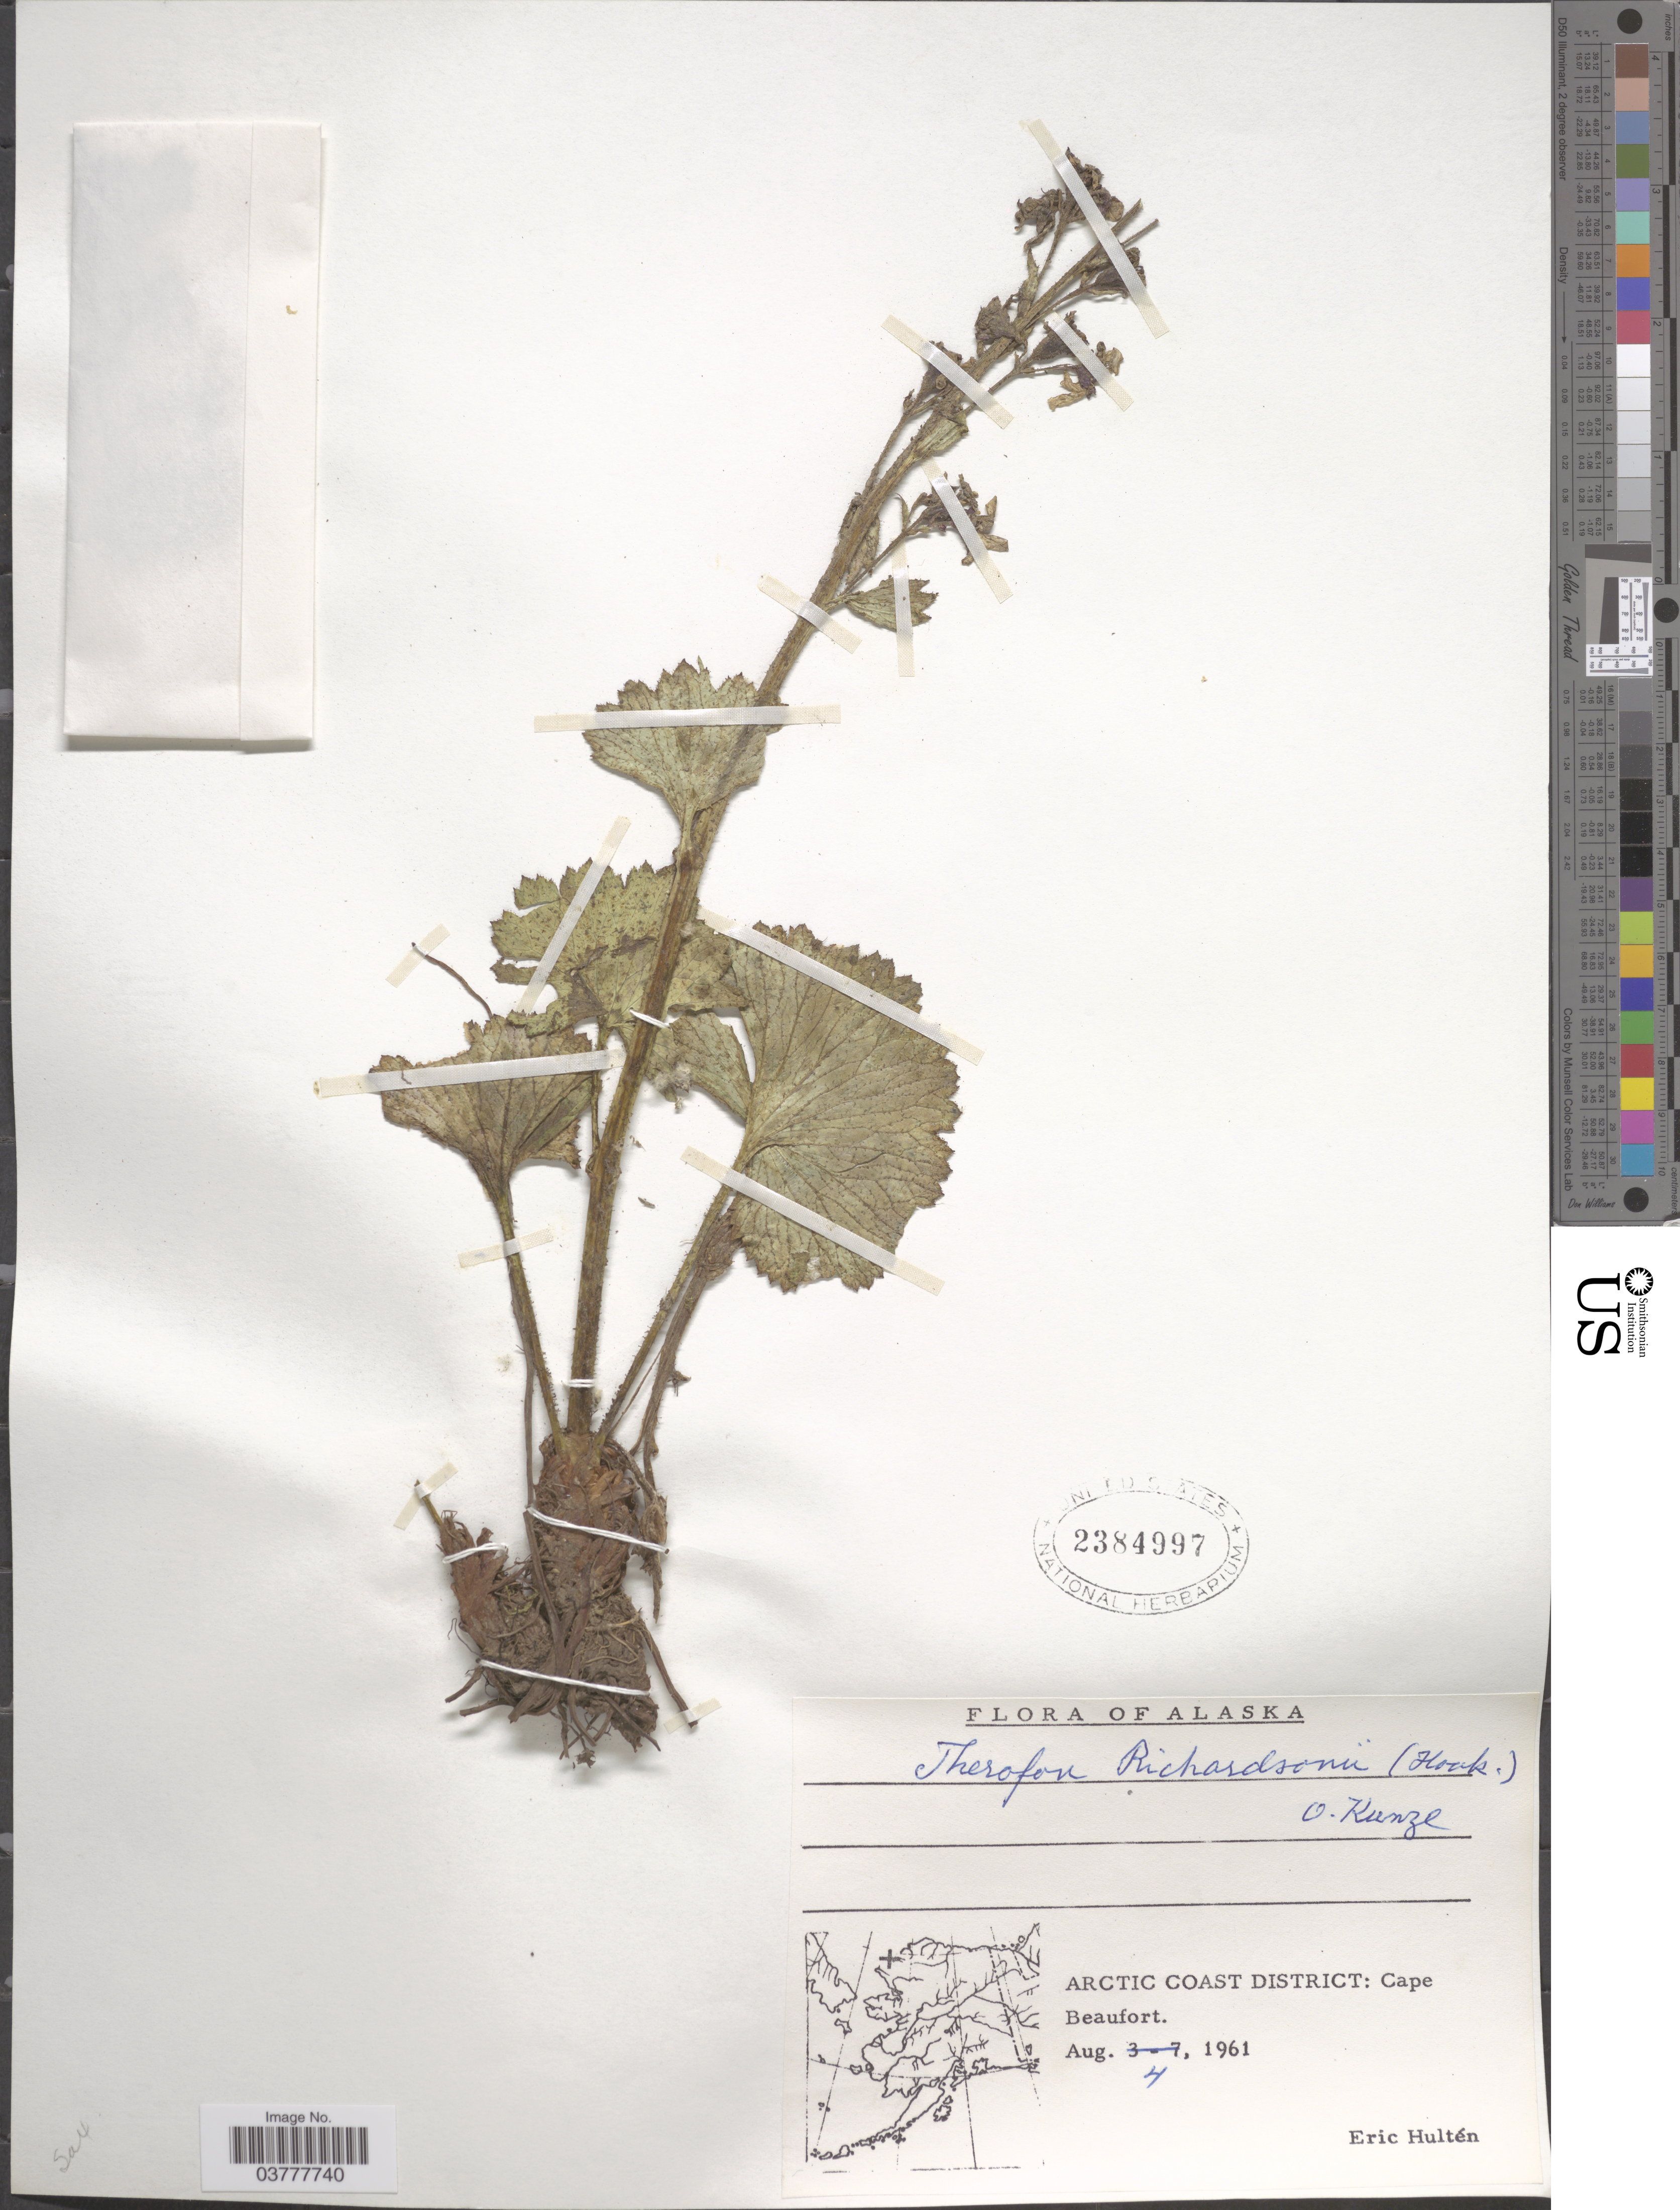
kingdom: Plantae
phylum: Tracheophyta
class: Magnoliopsida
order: Saxifragales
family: Saxifragaceae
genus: Boykinia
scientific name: Boykinia richardsonii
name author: (Hook.) A. Gray ex B.D. Jacks.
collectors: E. G. Hultén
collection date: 1961-08-04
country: United States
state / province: Alaska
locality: Arctic Coast District: Cape Beaufort.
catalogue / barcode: US 2384997